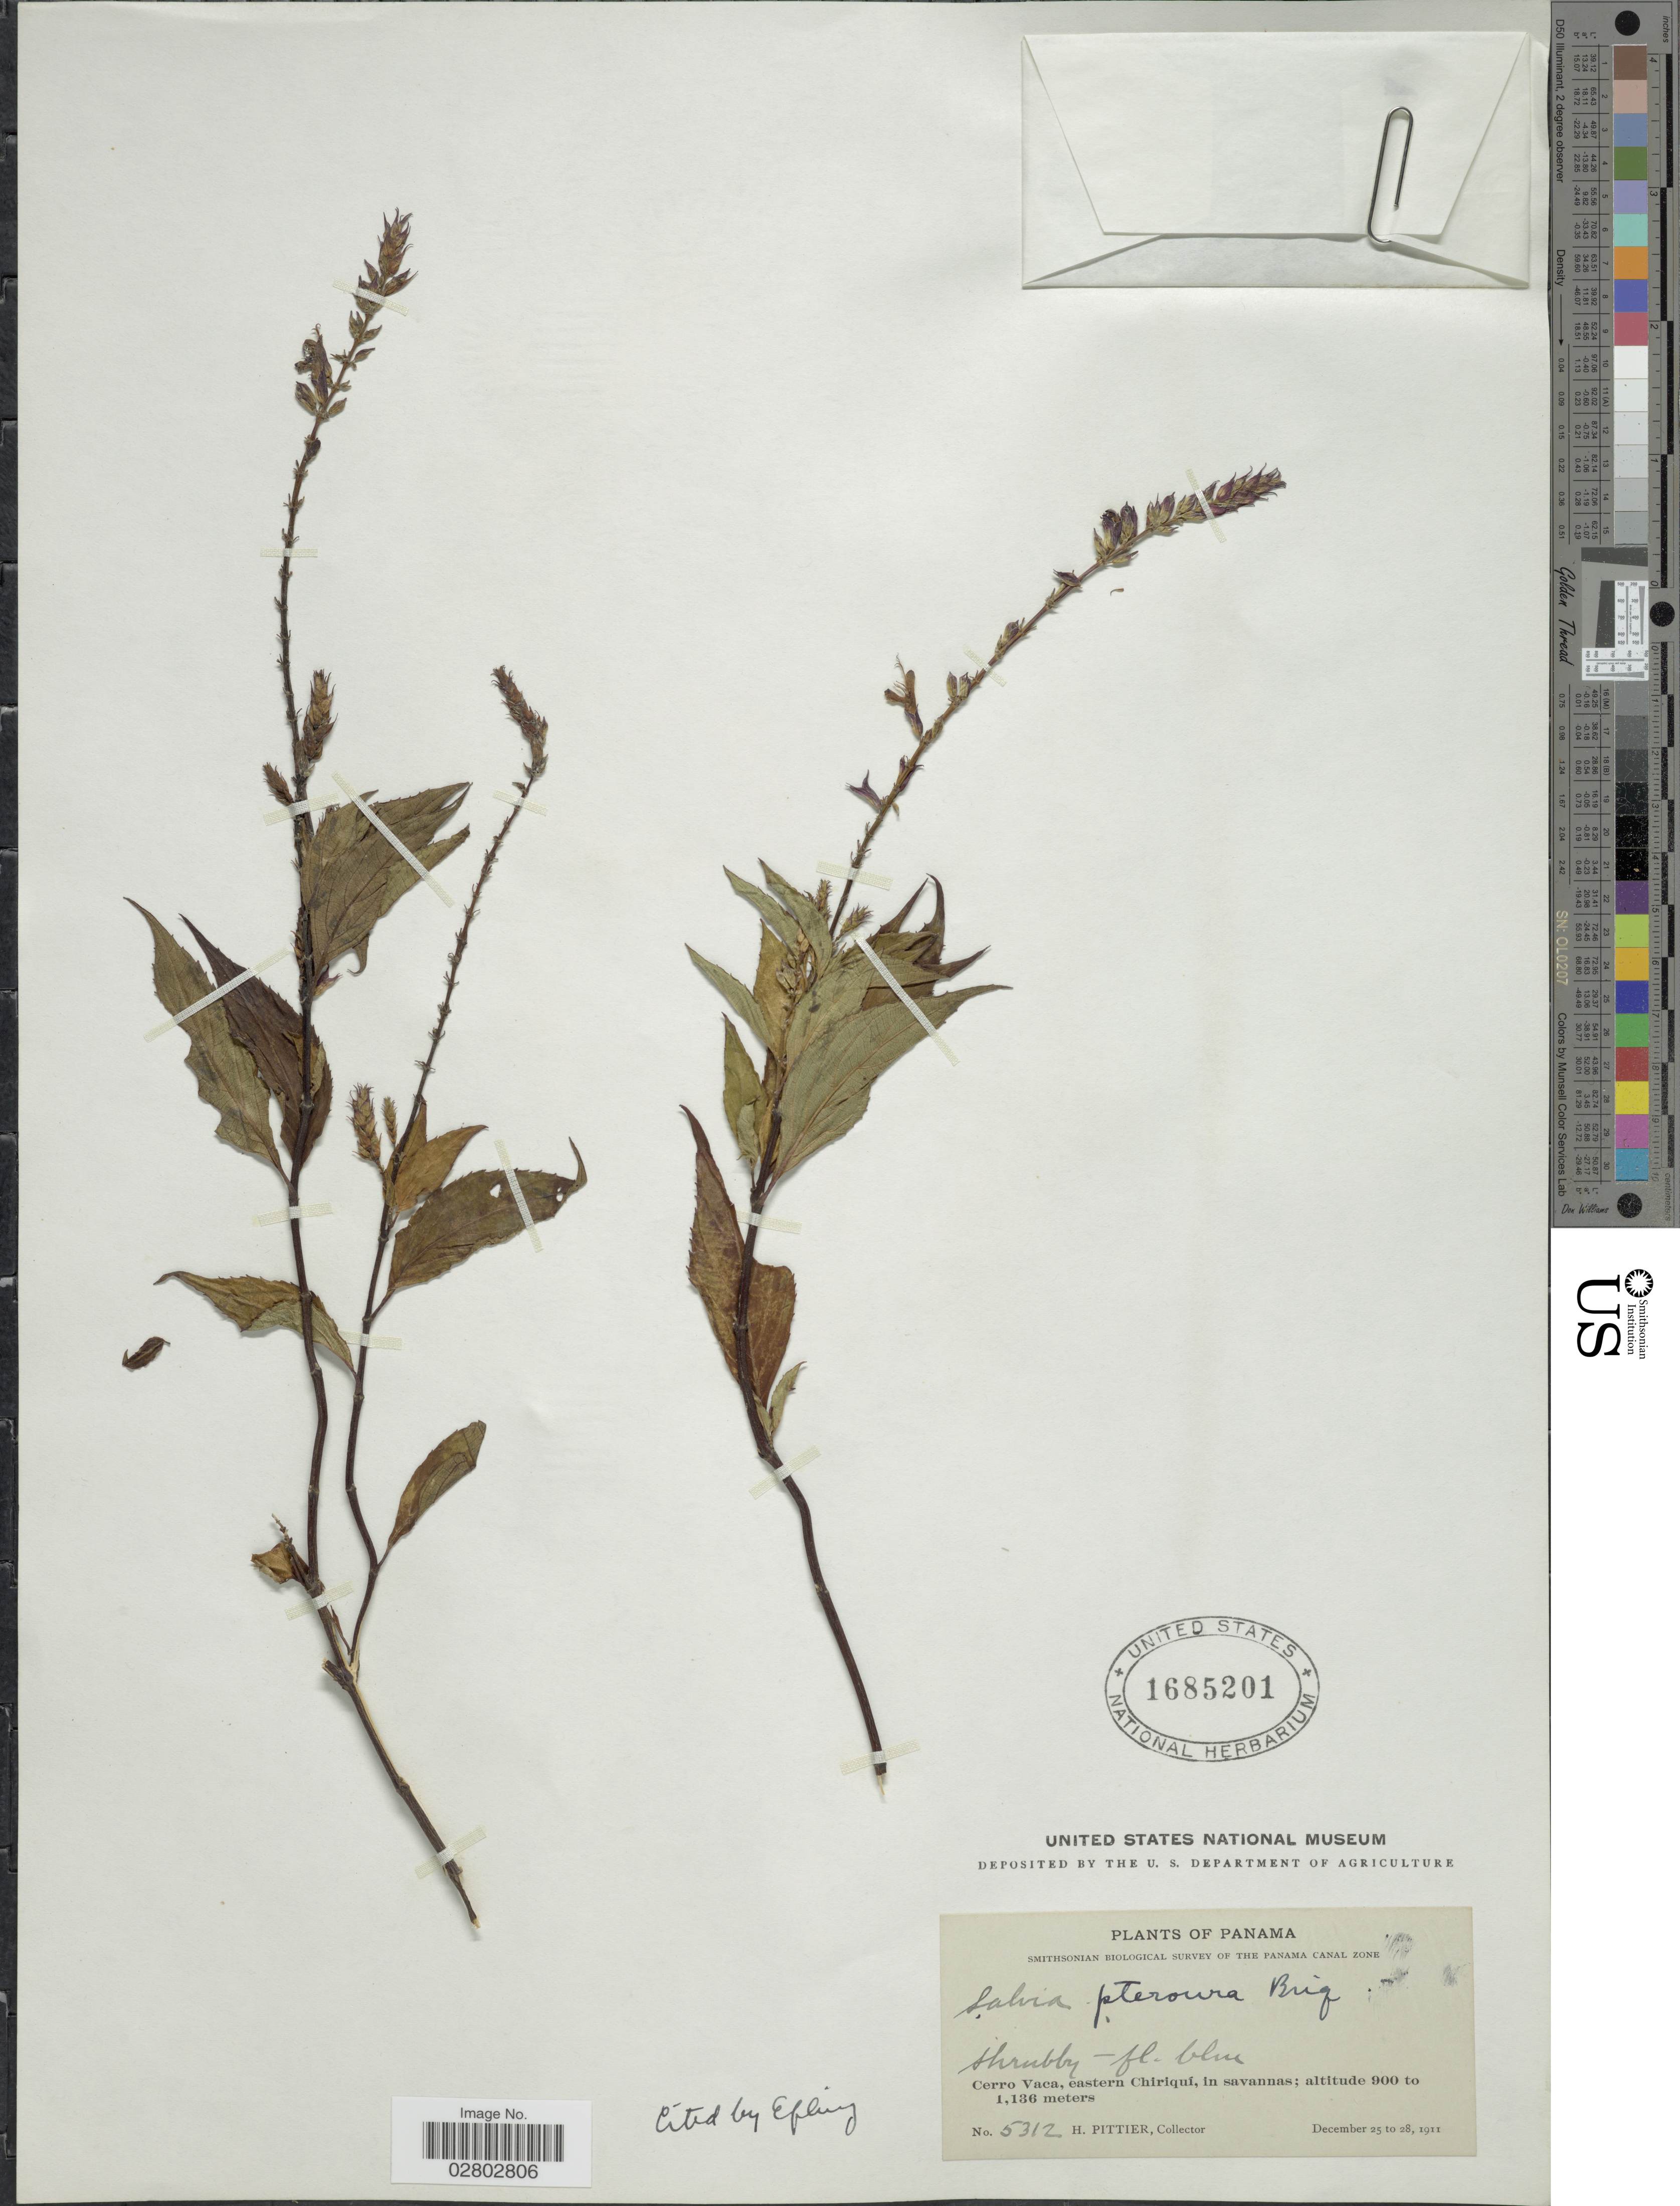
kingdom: Plantae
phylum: Tracheophyta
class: Magnoliopsida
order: Lamiales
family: Lamiaceae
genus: Salvia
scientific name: Salvia pteroura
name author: Briq.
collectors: H. F. Pittier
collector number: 5312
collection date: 1911-12-25/1911-12-28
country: Panama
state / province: Chiriqui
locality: Cerro Vaca, eastern Chiriqui, in savannas.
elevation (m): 900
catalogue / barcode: US 1685201